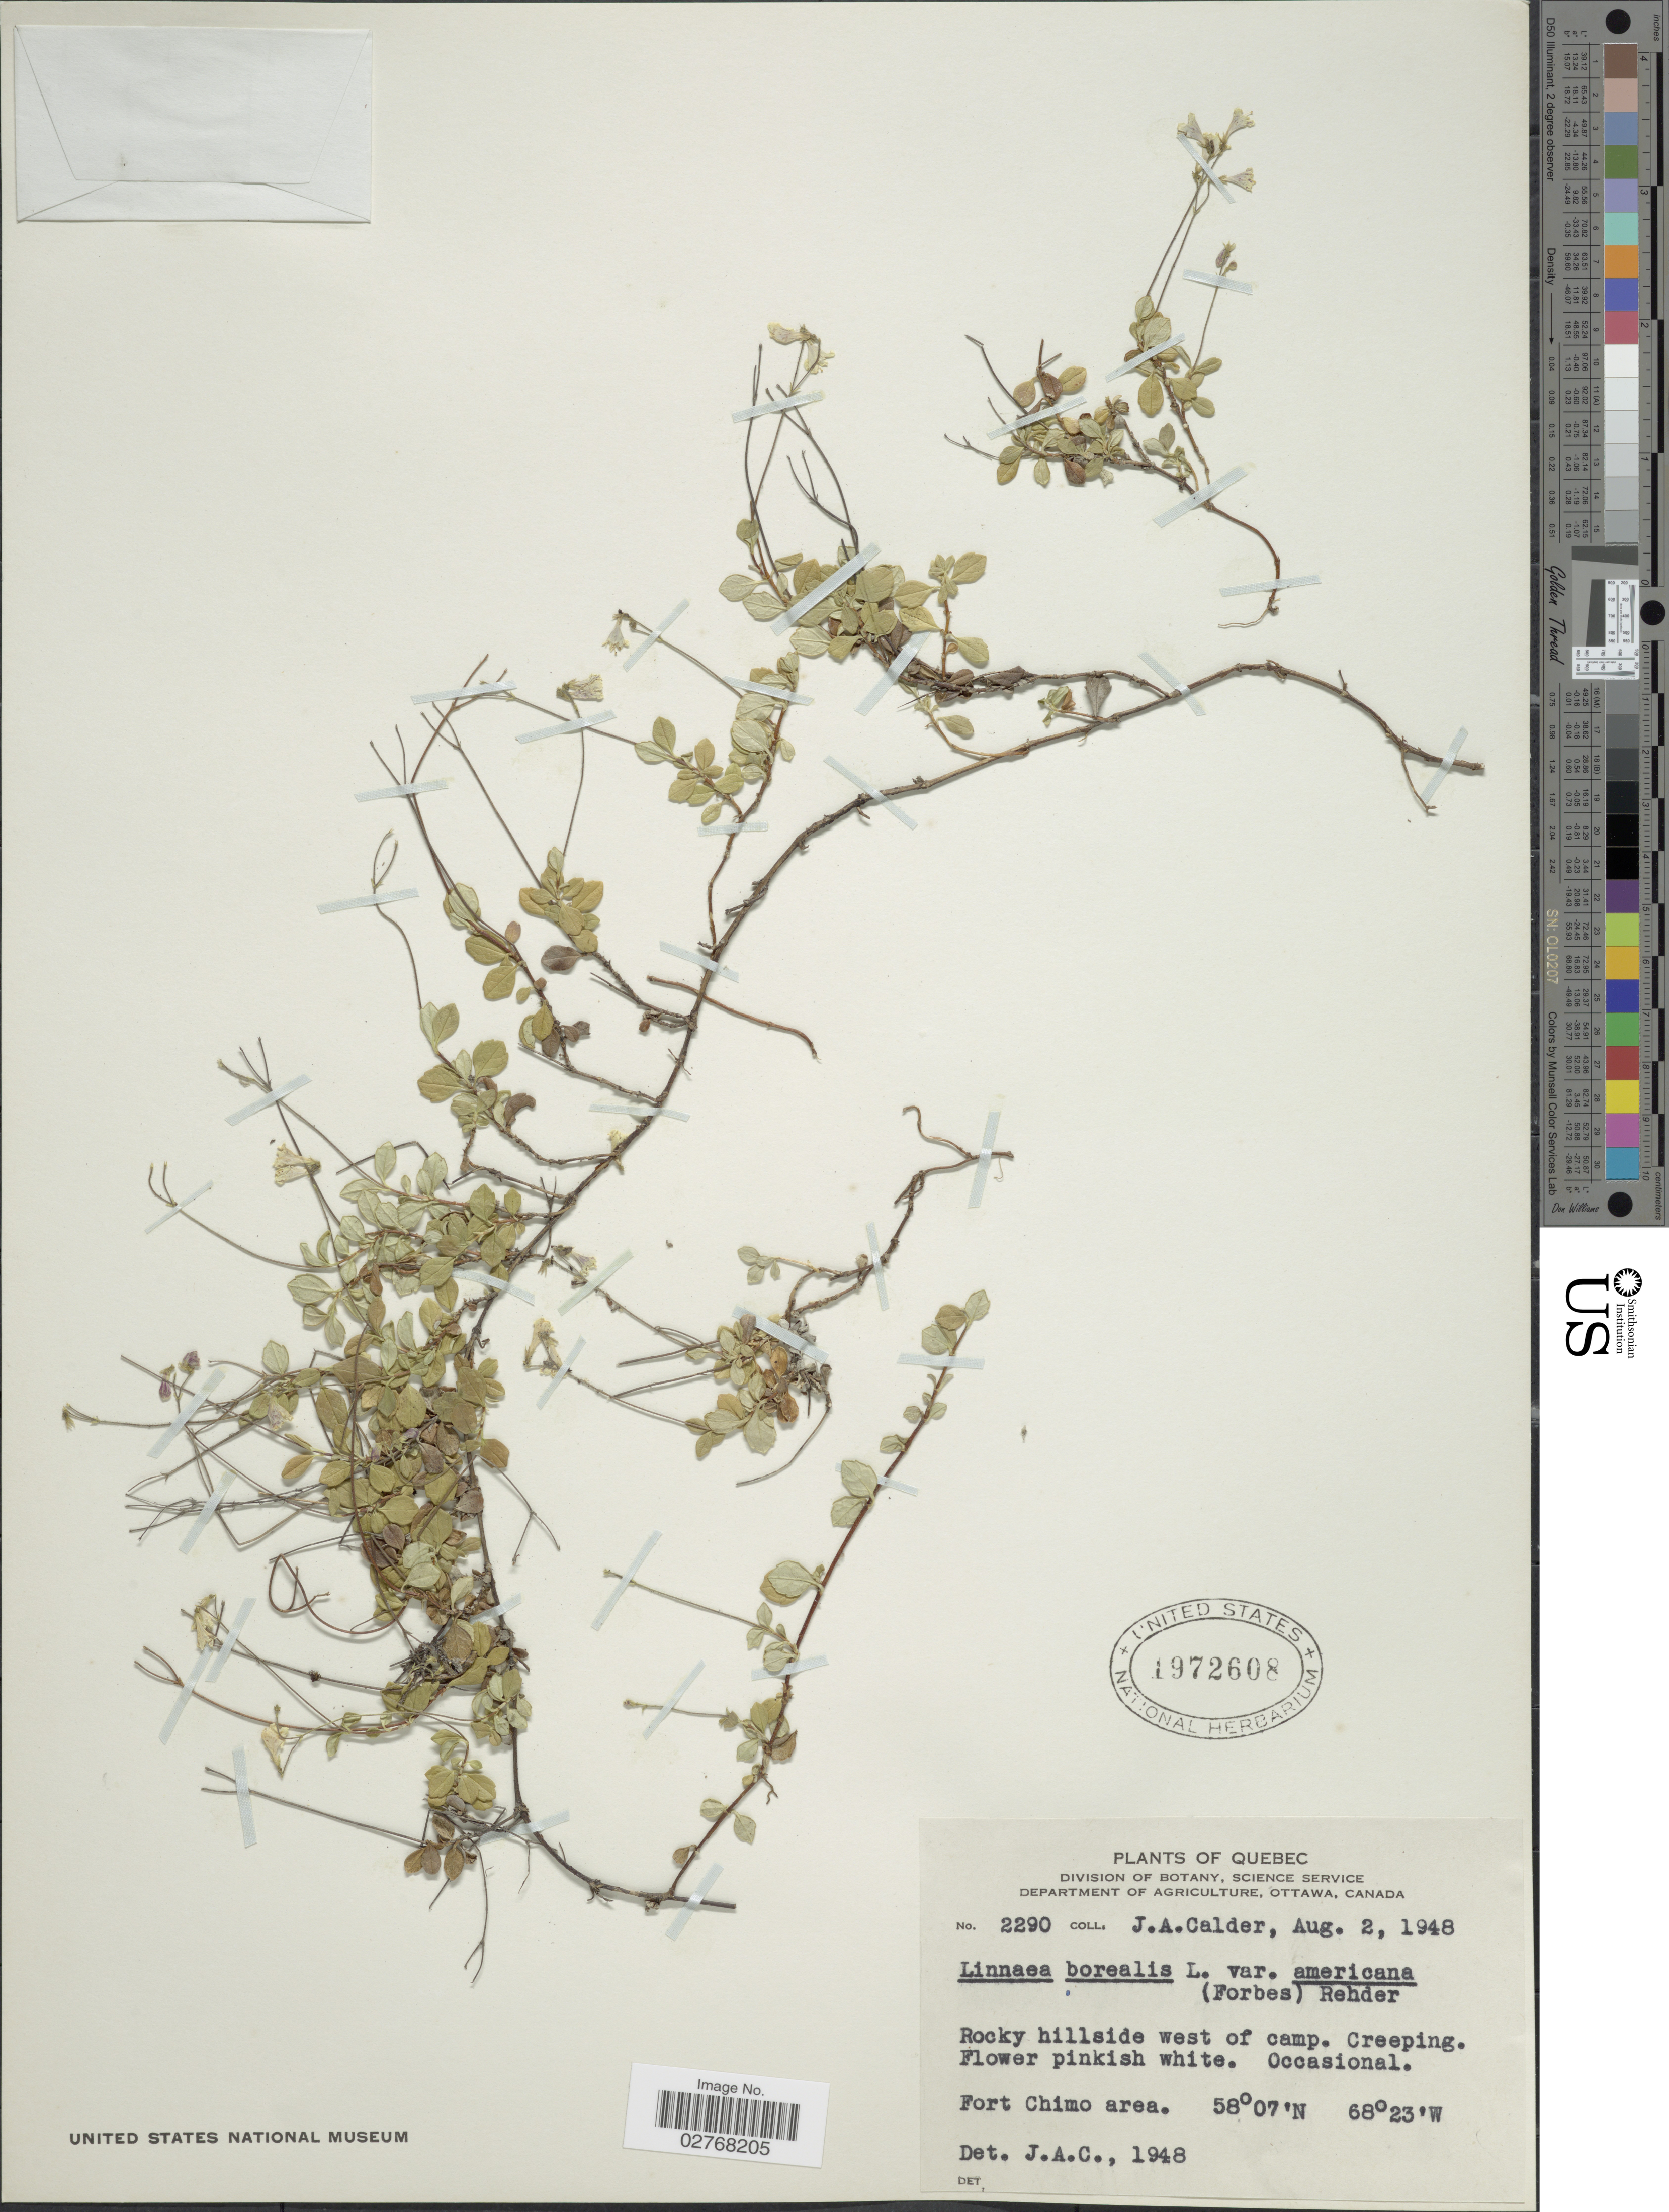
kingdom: Plantae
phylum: Tracheophyta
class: Magnoliopsida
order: Dipsacales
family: Caprifoliaceae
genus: Linnaea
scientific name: Linnaea borealis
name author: L.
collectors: J. A. Calder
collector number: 2290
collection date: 1948-08-02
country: Canada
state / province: Quebec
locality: Rocky hillside west of camp. Creeping. Fort Chimo area.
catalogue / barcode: US 1972608